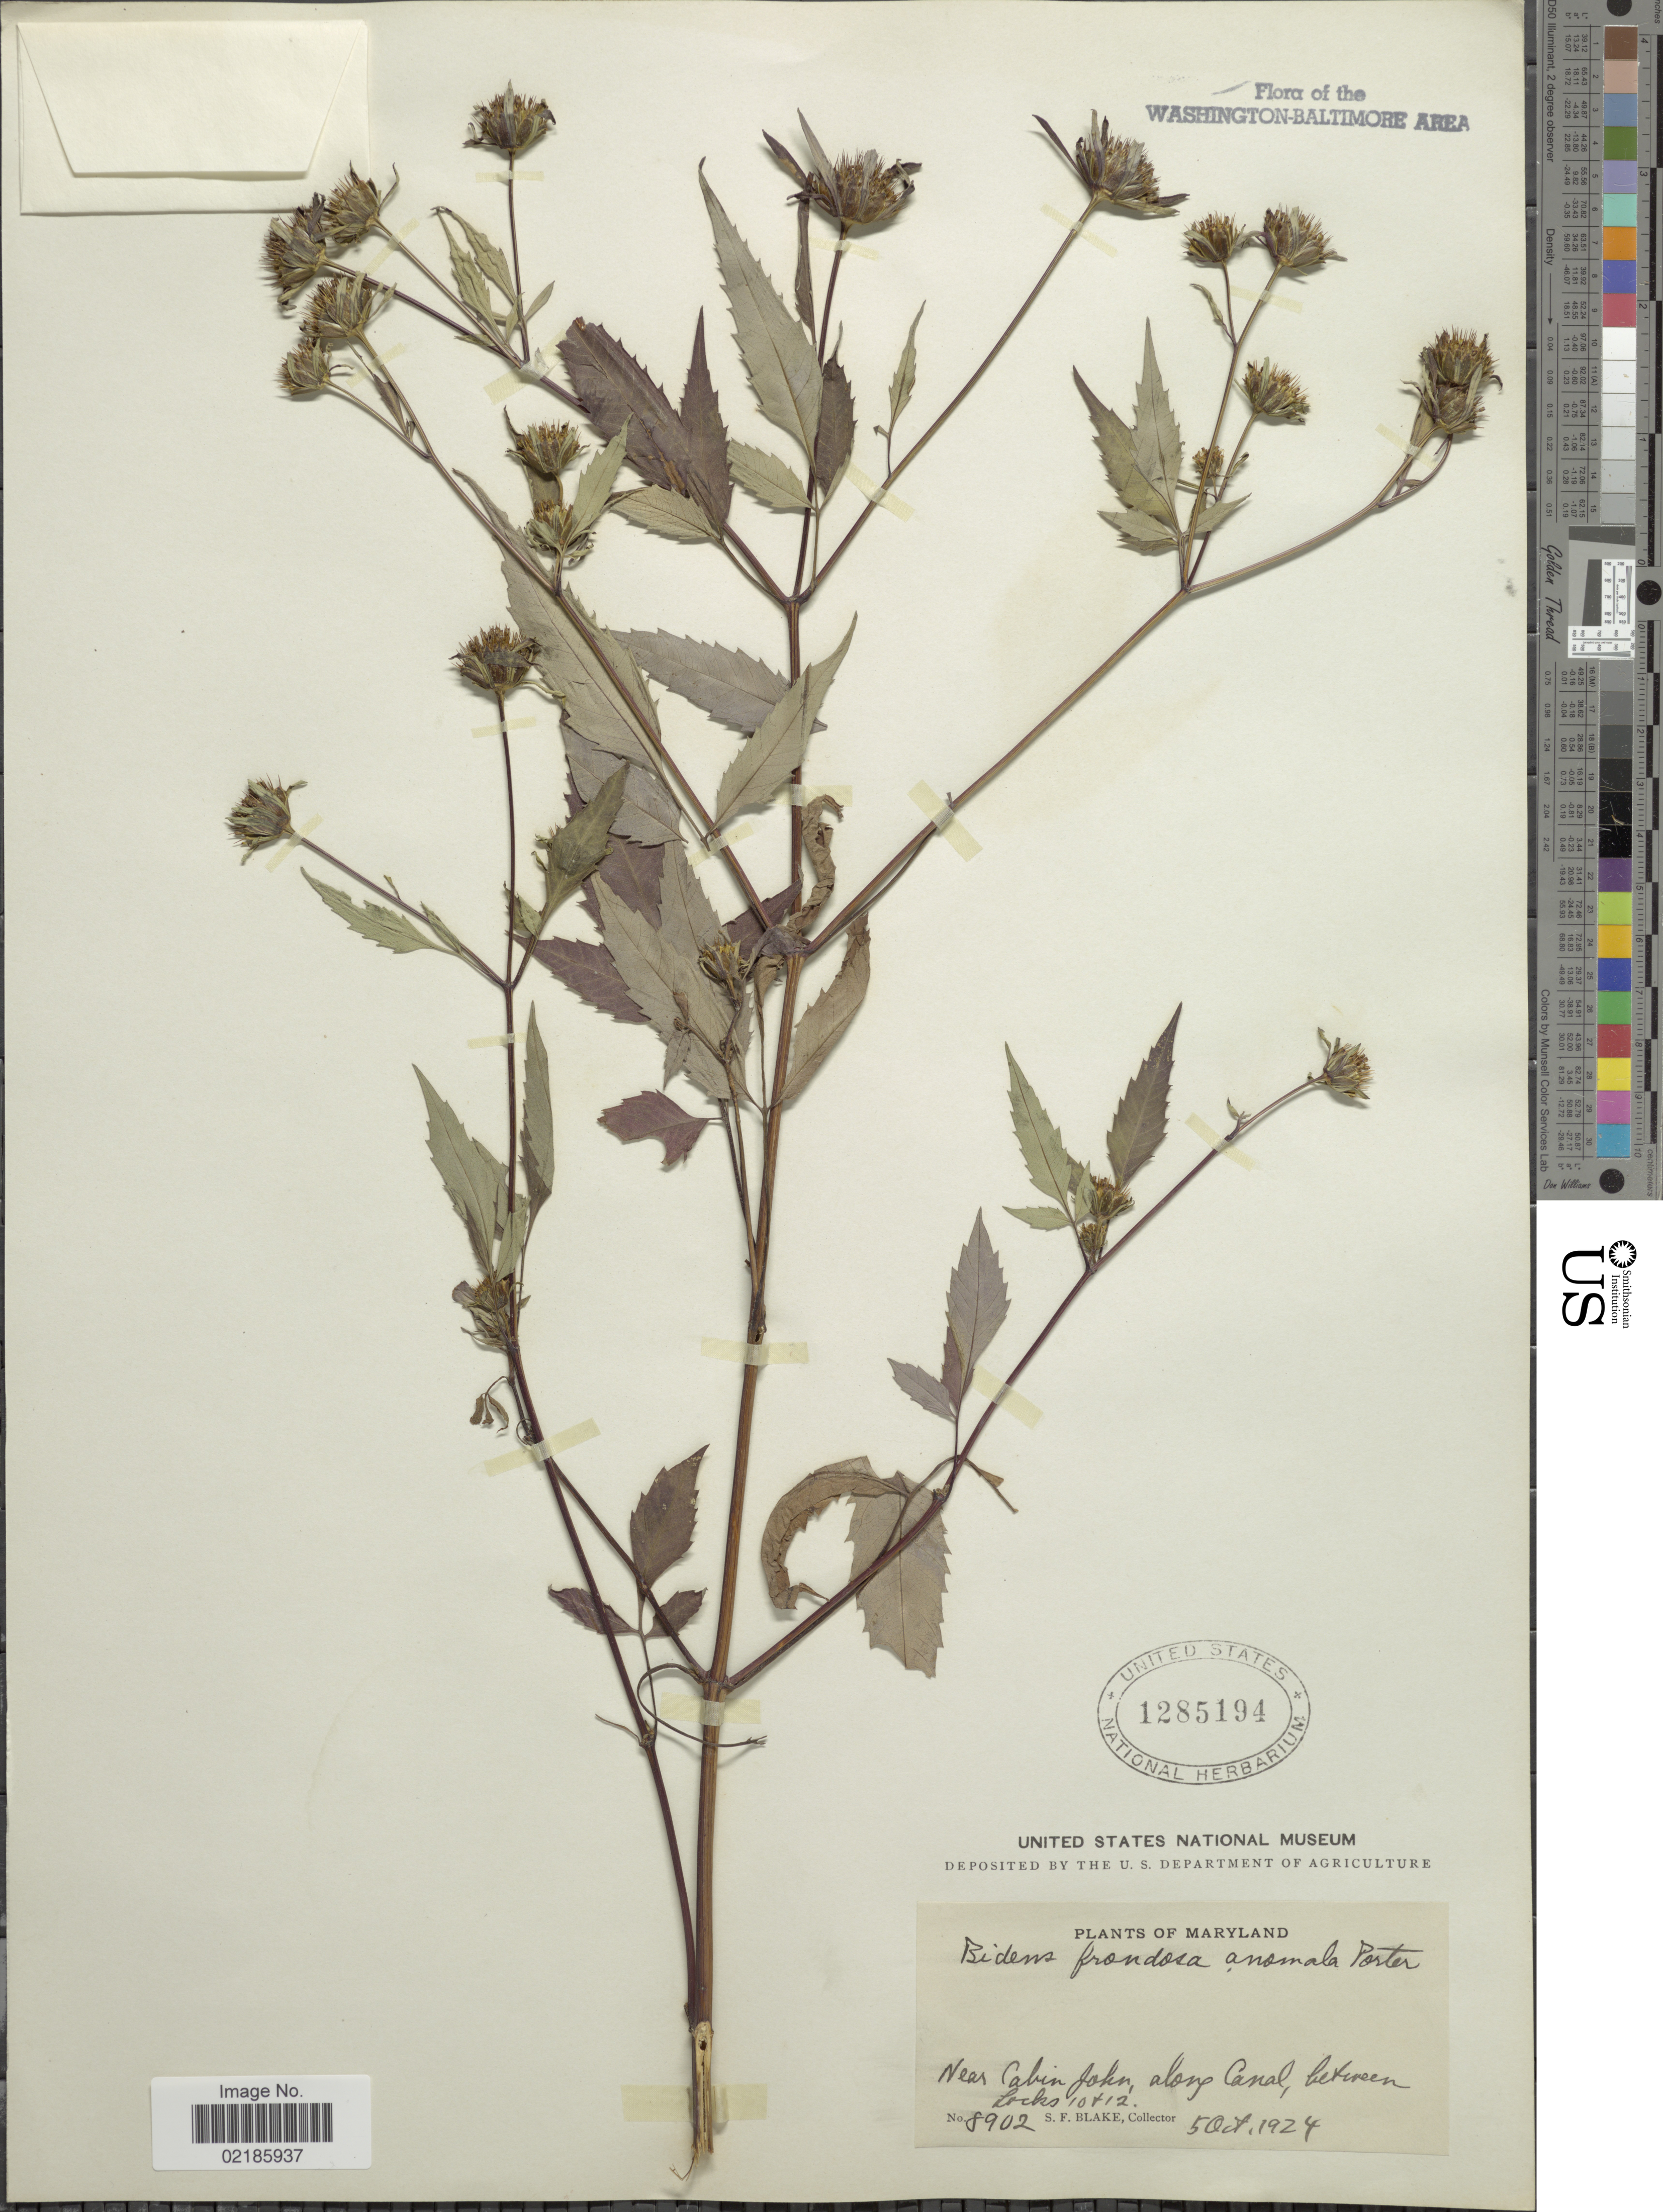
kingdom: Plantae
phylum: Tracheophyta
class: Magnoliopsida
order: Asterales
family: Asteraceae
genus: Bidens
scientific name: Bidens frondosa var. anomala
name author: (Porter) Fernald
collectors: S. Blake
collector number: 8902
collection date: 1924-10-05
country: United States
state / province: Maryland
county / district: Montgomery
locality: Near Cabin John, along Canal between Locks 10 + 12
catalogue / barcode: US 1285194